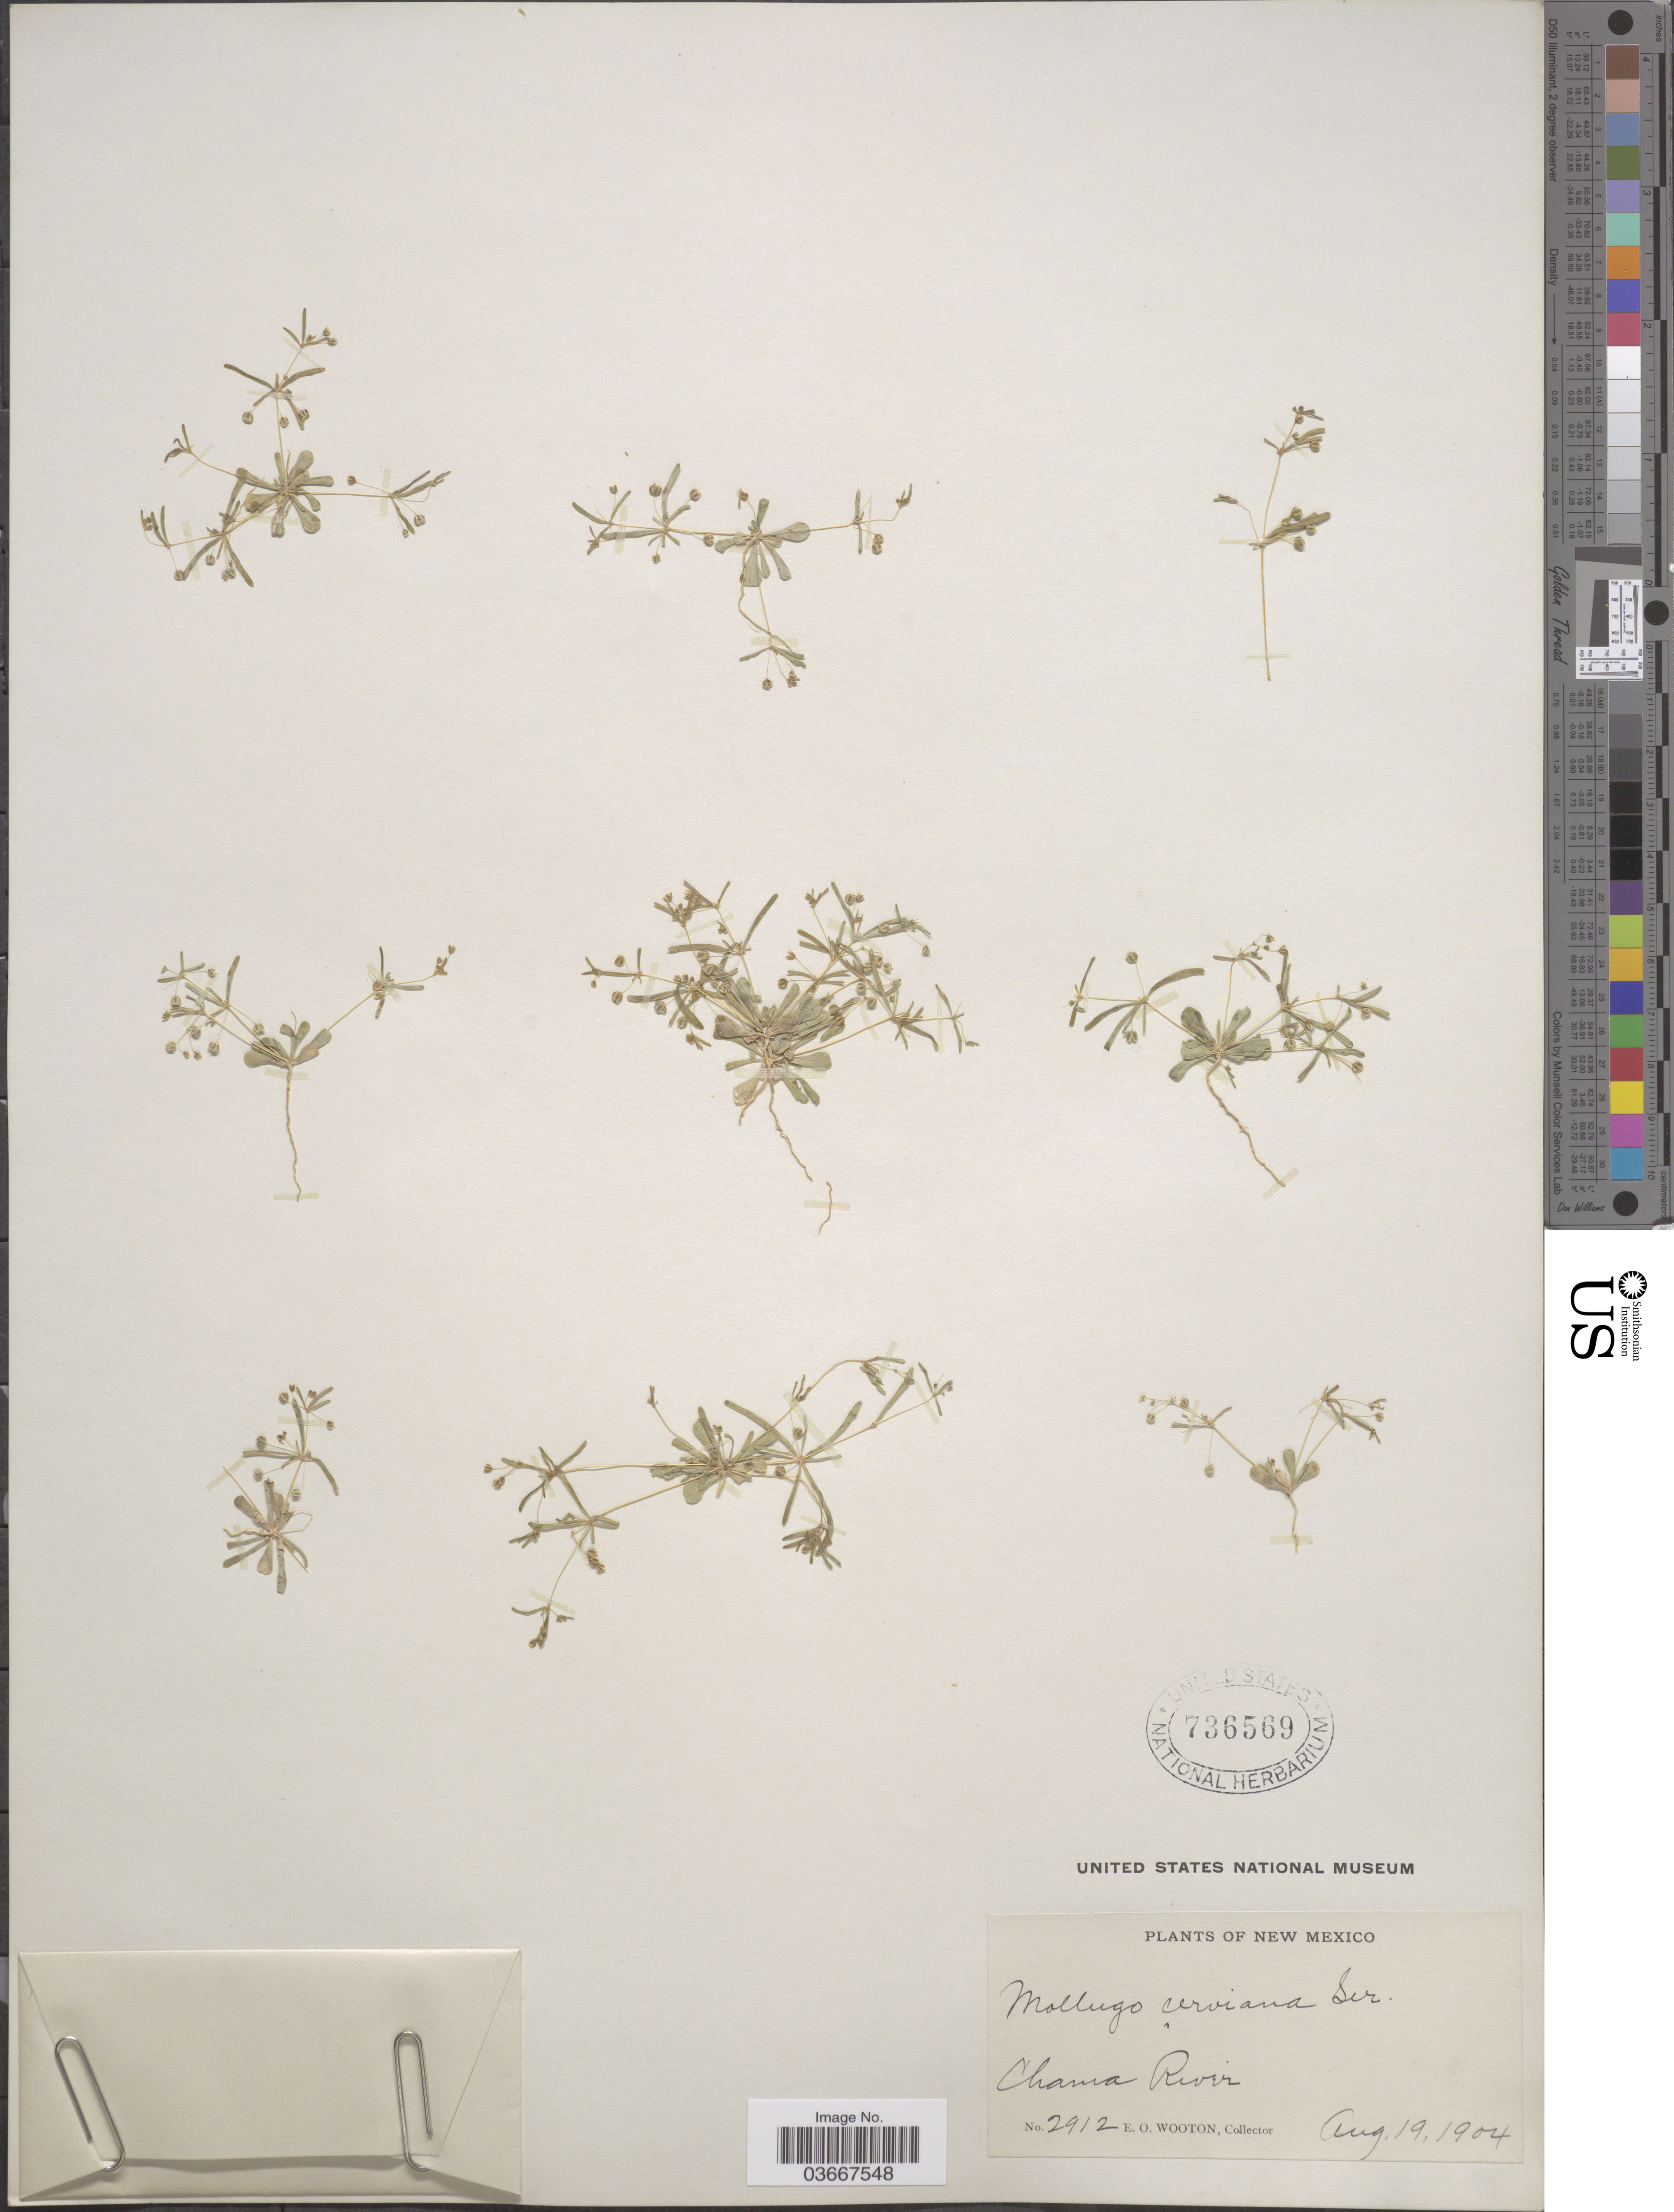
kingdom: Plantae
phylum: Tracheophyta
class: Magnoliopsida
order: Caryophyllales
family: Molluginaceae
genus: Hypertelis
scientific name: Hypertelis umbellata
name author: (Forssk.) Thulin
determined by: Strong, Mark T., (BOT), Smithsonian Institution - National Museum of Natural History (UNITED STATES)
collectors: E. O. Wooton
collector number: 2912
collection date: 1904-08-19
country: United States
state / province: New Mexico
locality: Chama River.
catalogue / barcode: US 736569